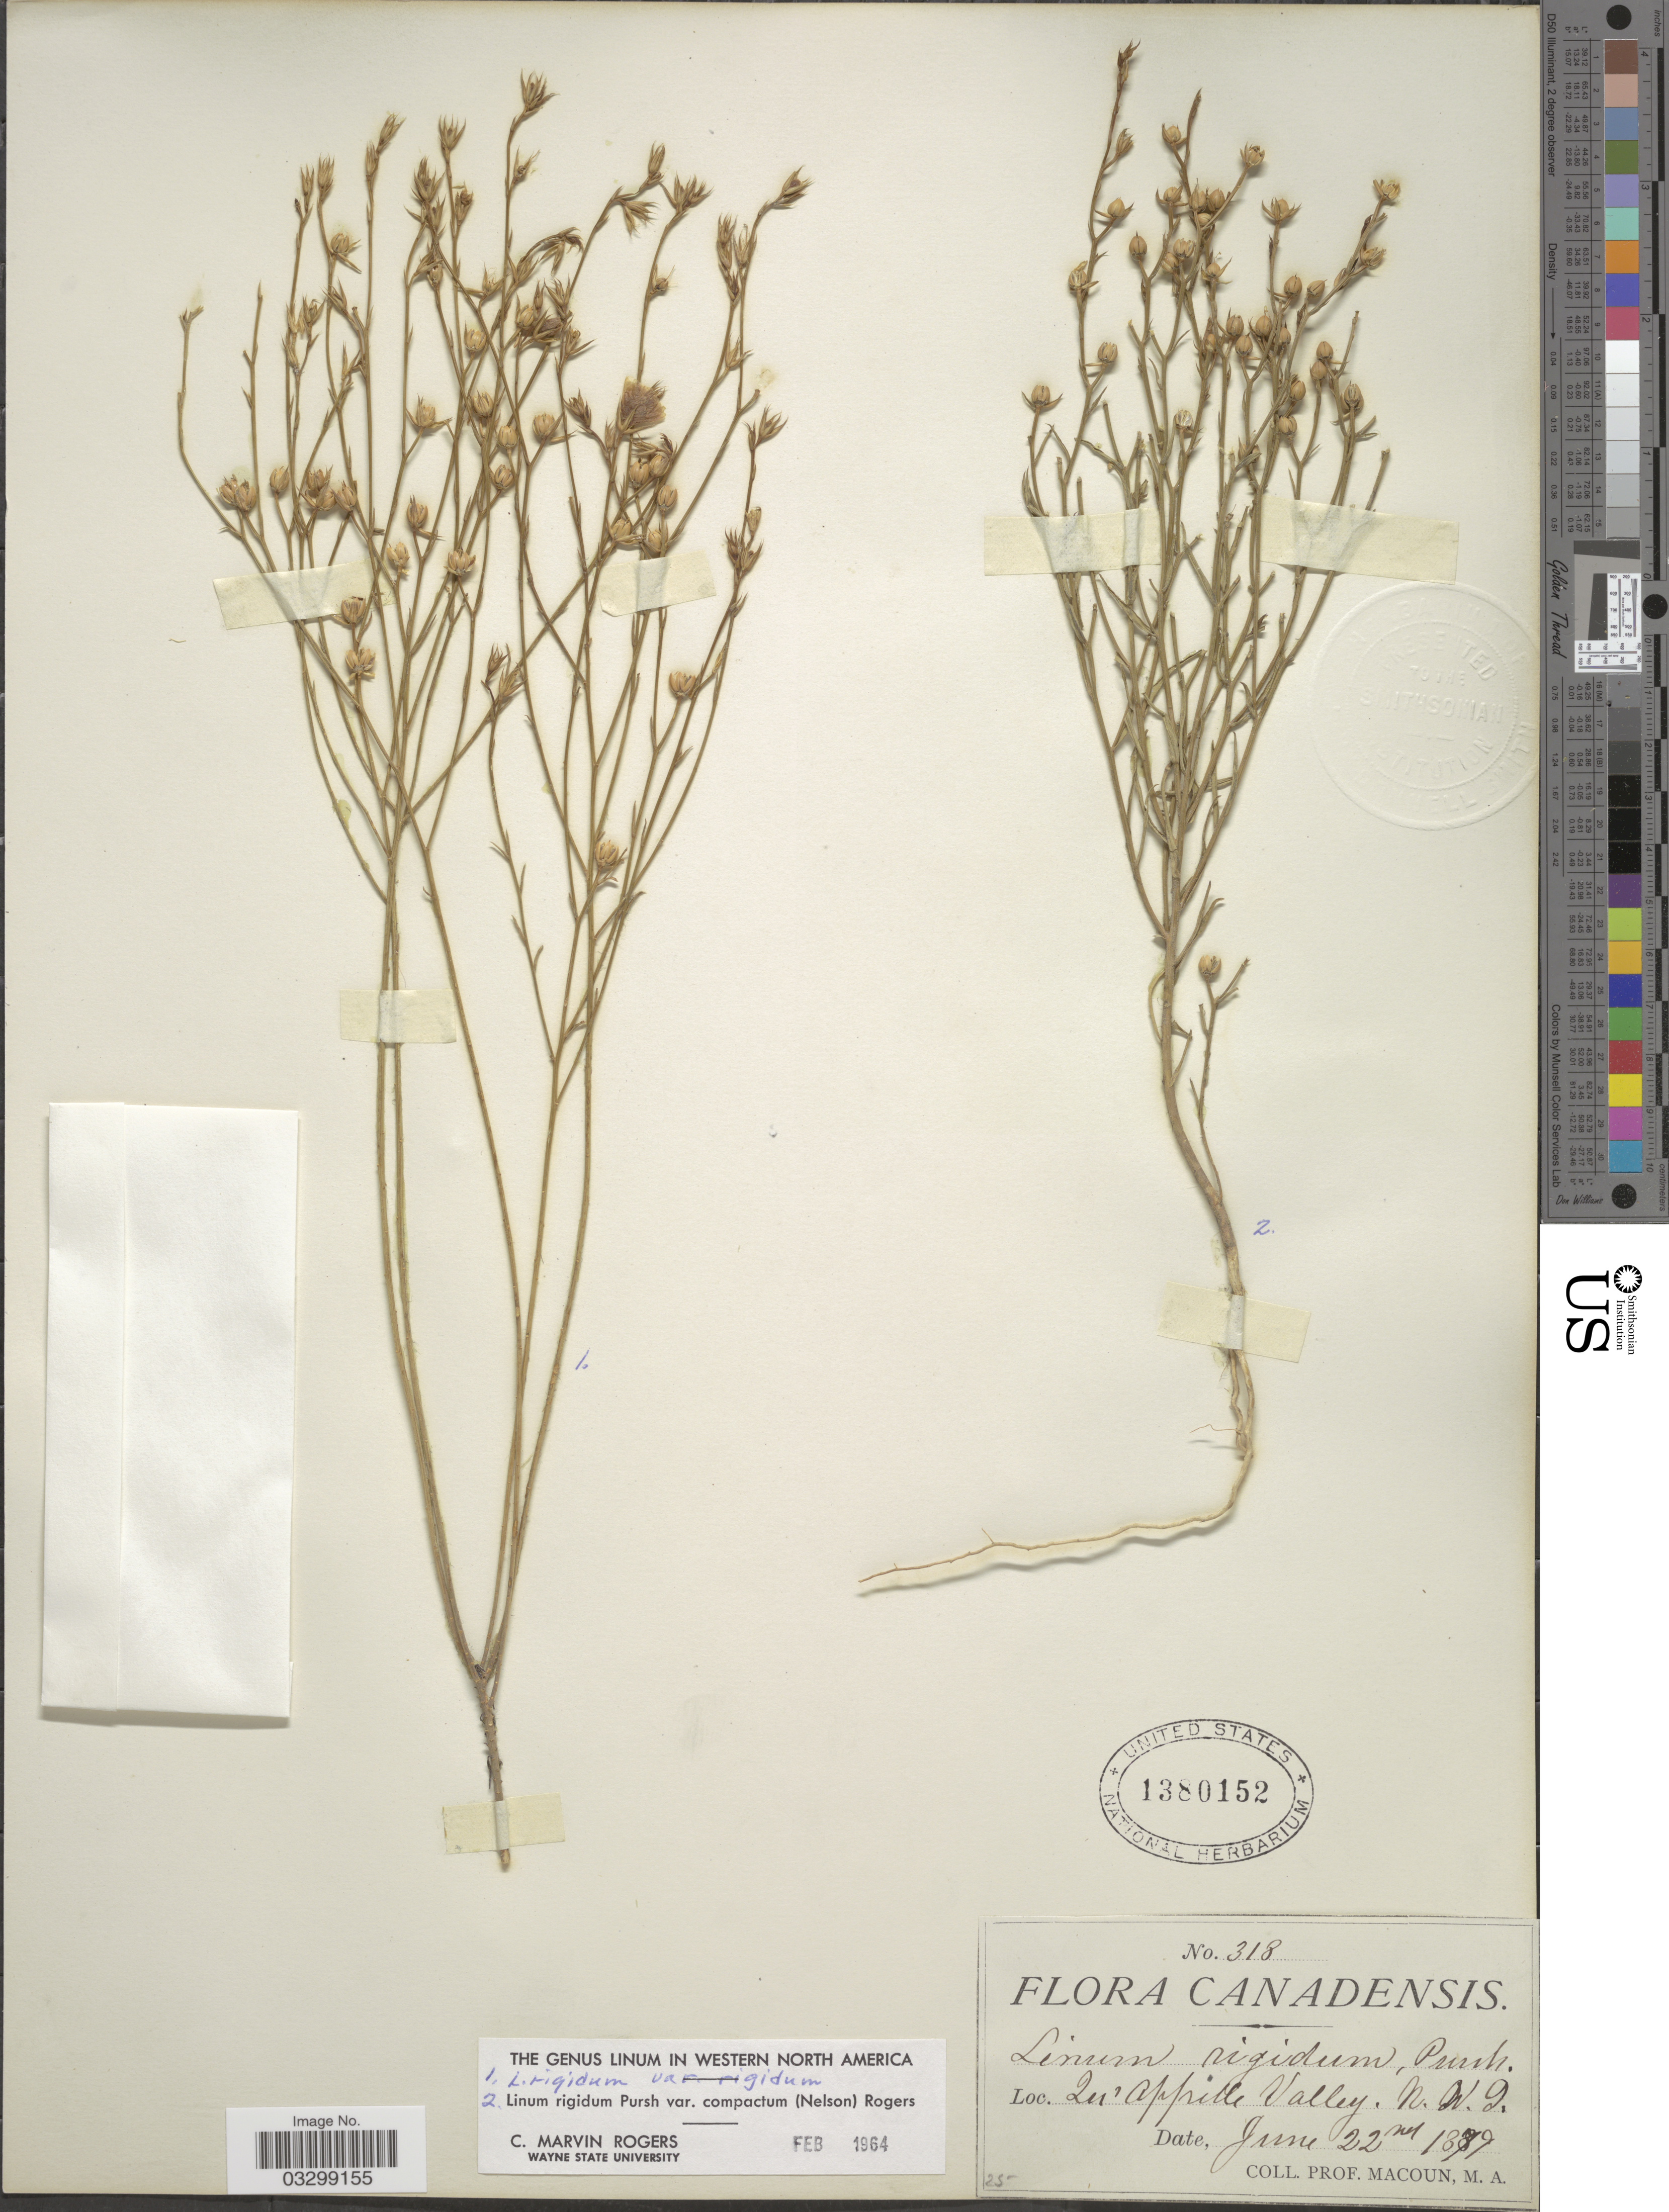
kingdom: Plantae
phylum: Tracheophyta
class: Magnoliopsida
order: Malpighiales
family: Linaceae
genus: Linum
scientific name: Linum rigidum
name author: Pursh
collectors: -- Macoun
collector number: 318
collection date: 1879-06-22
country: Canada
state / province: Northwest Territories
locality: Qu'Appelle Valley.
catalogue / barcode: US 1380152